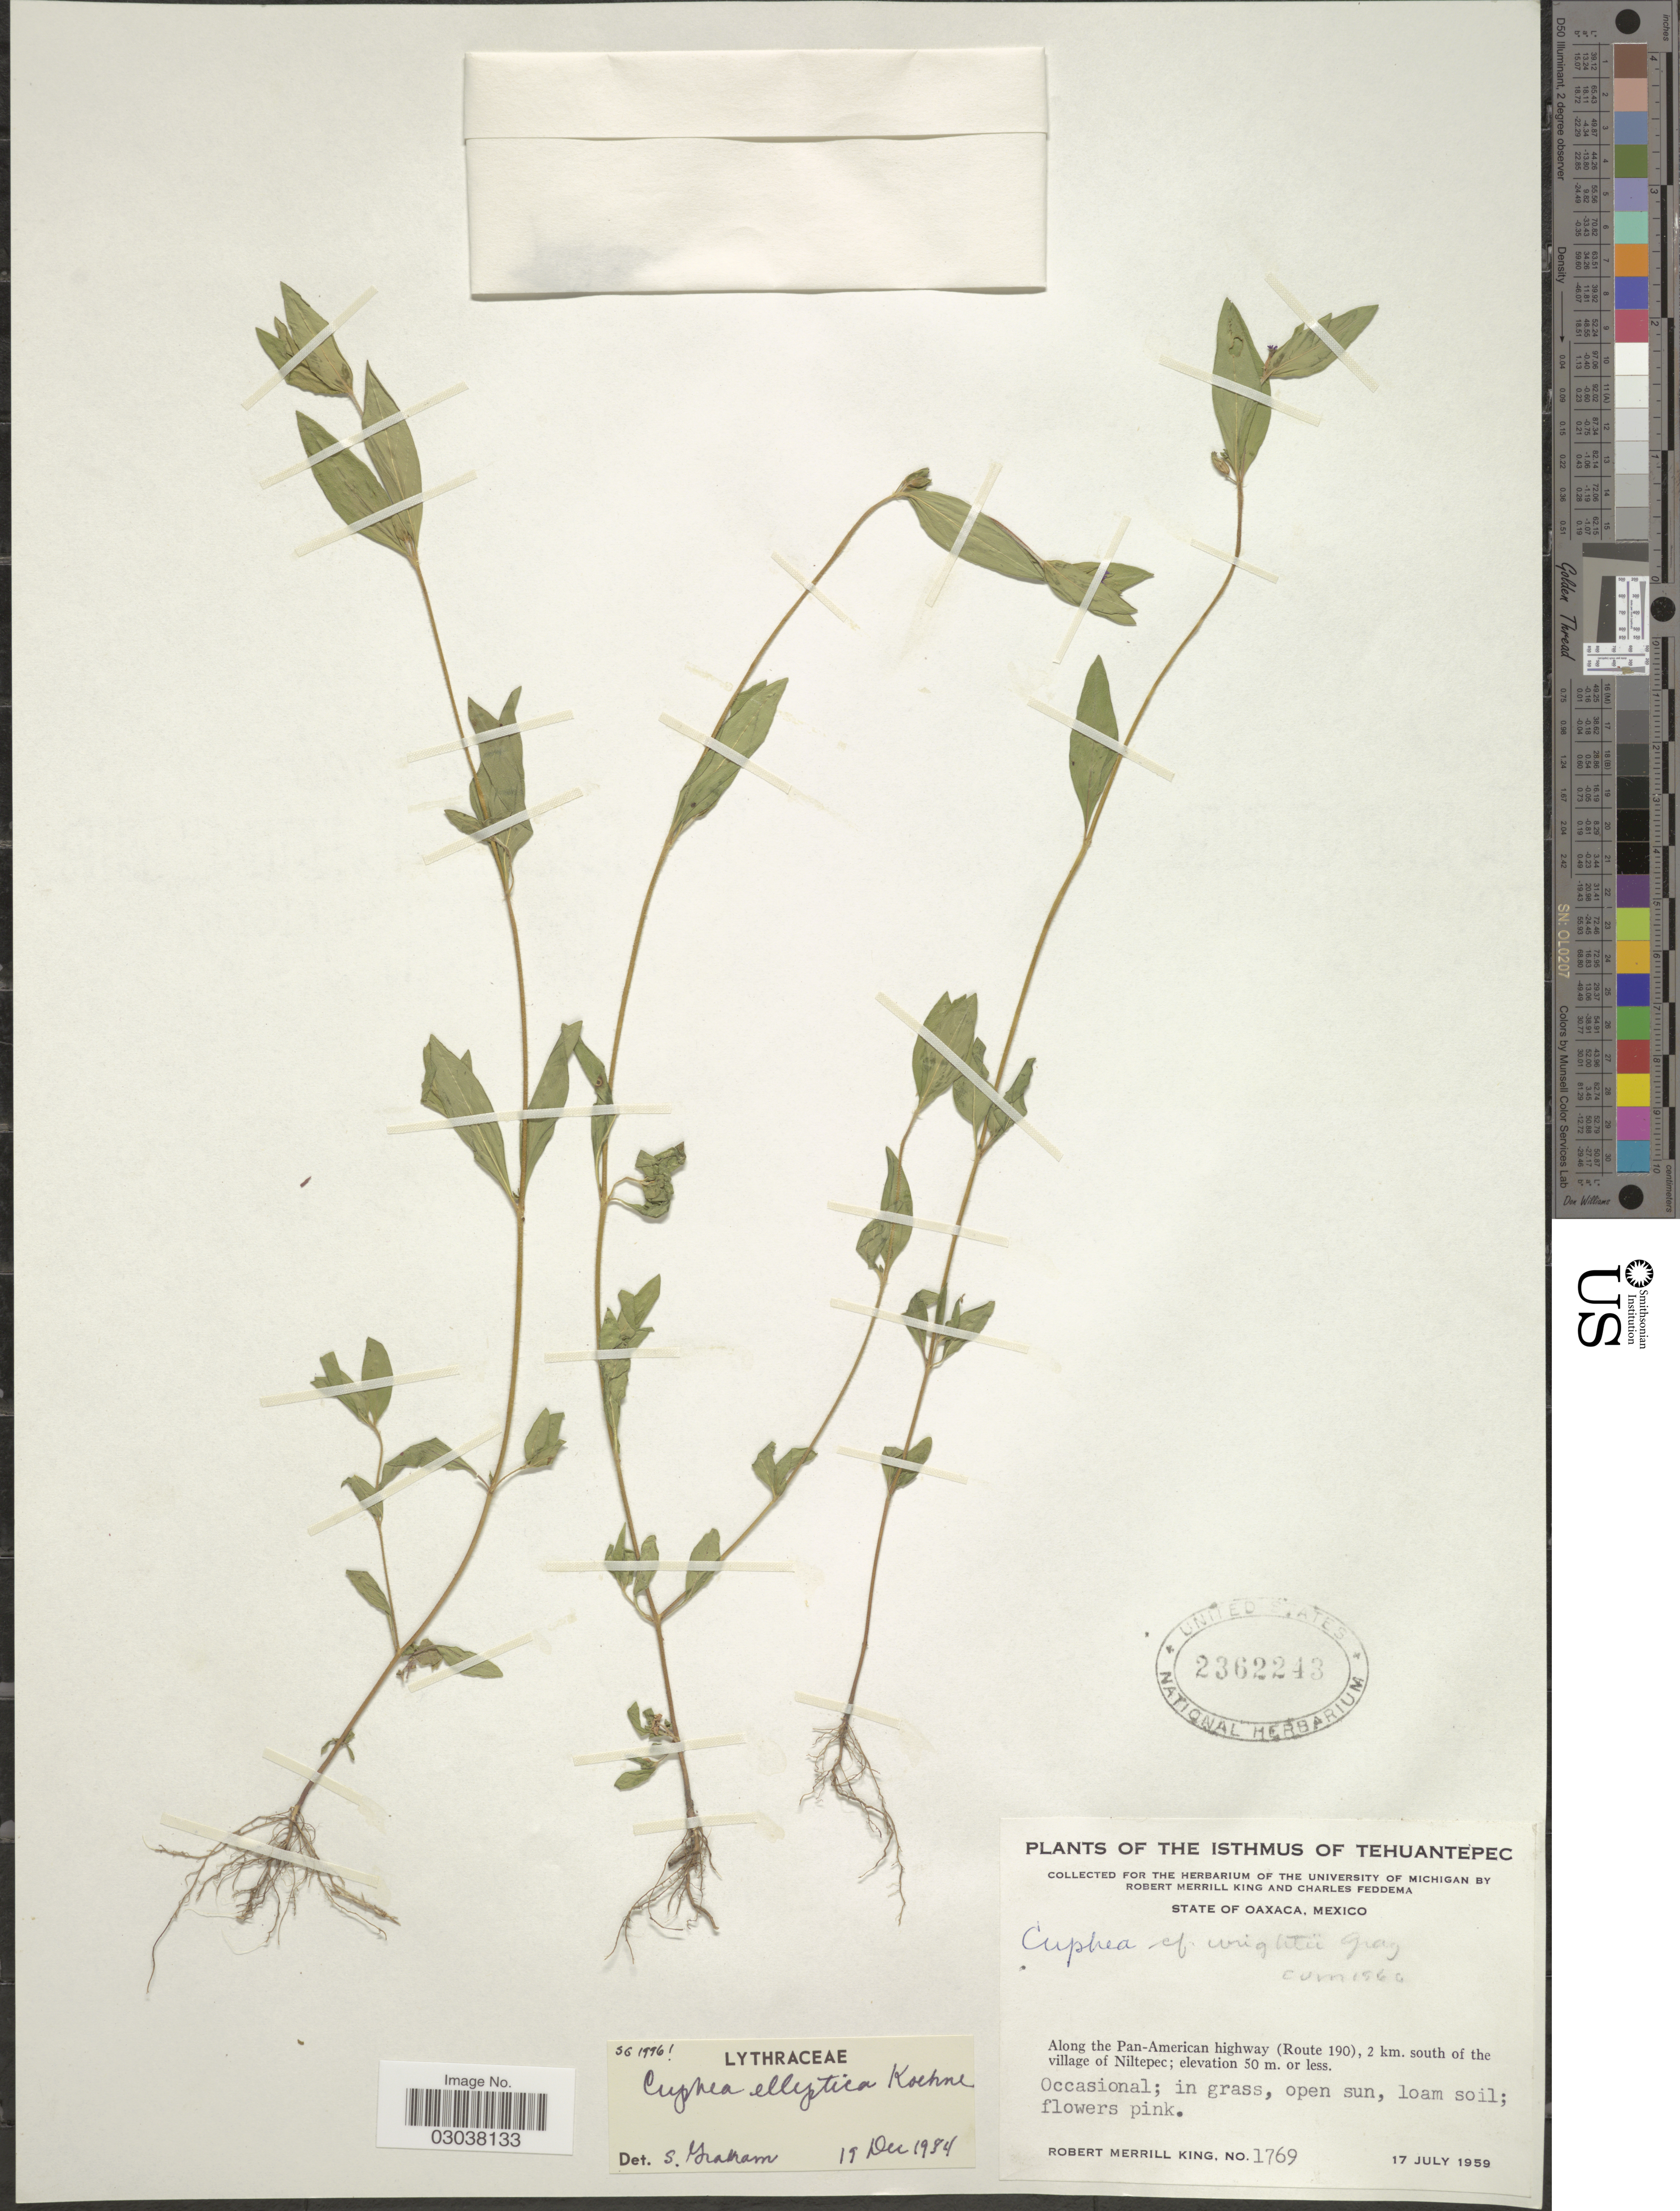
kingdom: Plantae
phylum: Tracheophyta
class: Magnoliopsida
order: Myrtales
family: Lythraceae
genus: Cuphea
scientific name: Cuphea elliptica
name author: Koehne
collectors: R. M. King & C. Feddema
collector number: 1769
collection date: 1959-07-17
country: Mexico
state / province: Oaxaca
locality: The Isthmus of Tehuantepec. Along the Pan-American highway (Route 190), 2 km. south of the village of Niltepec.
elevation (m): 50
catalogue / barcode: US 2362243